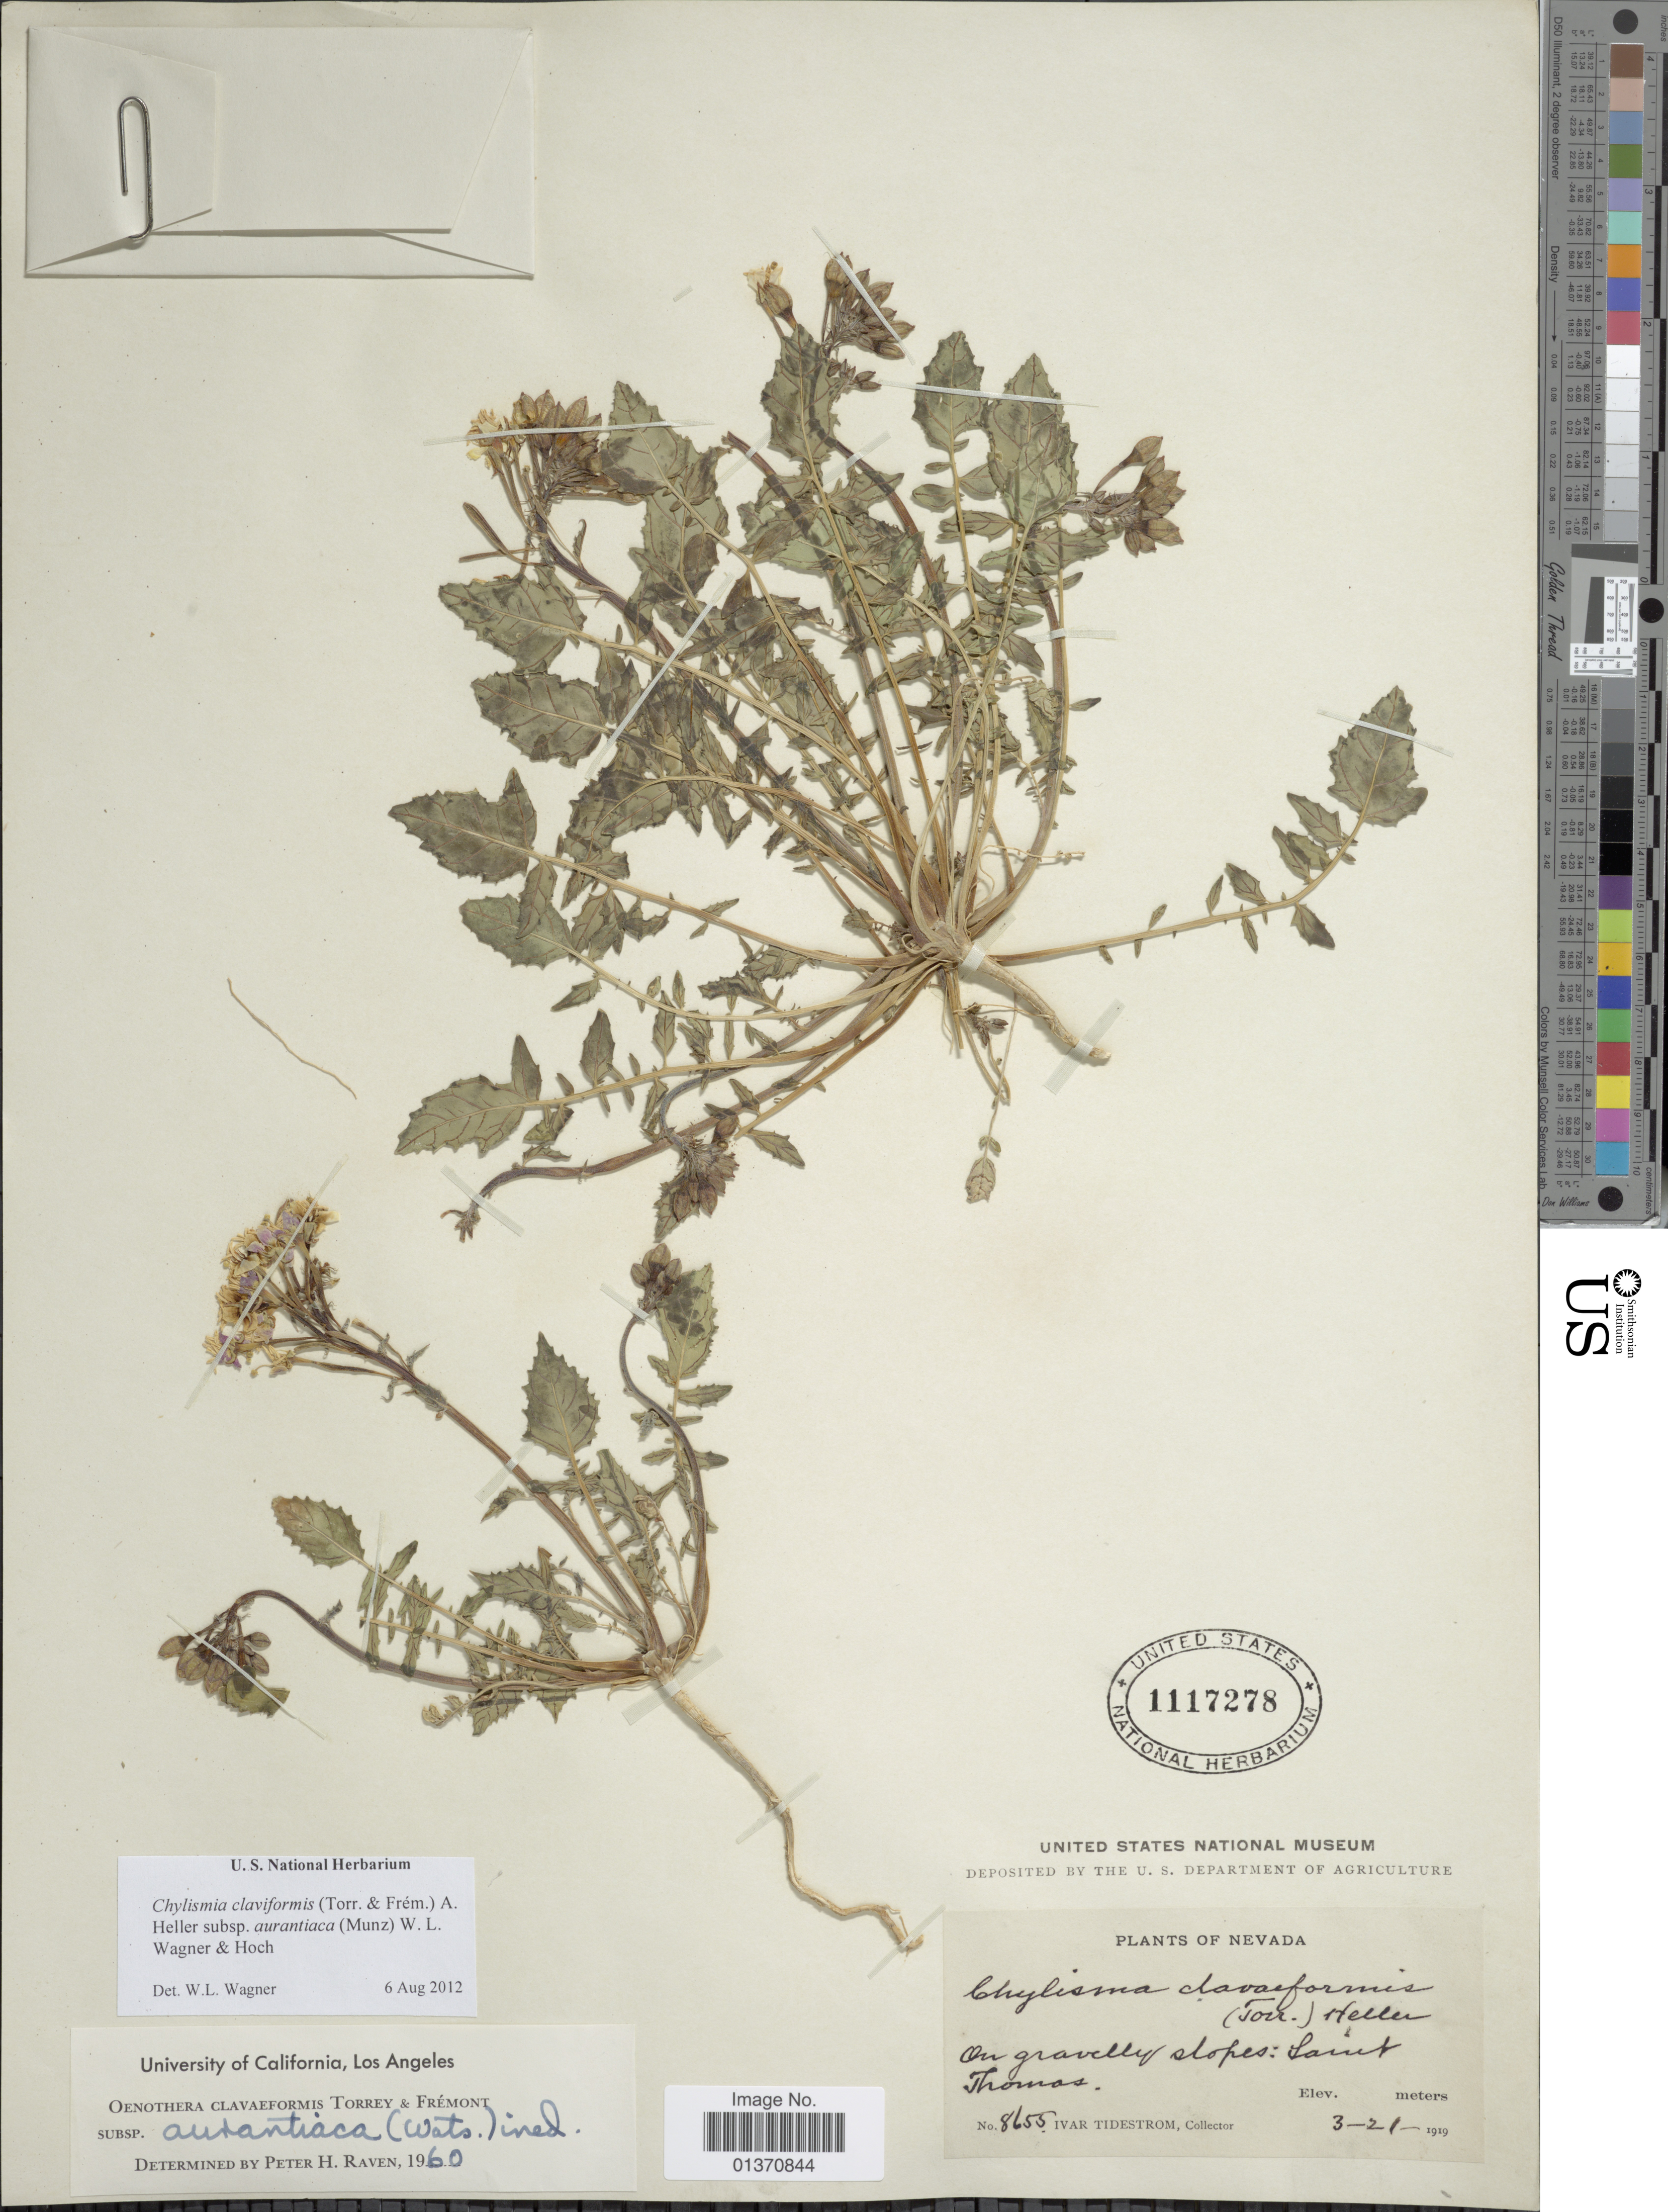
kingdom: Plantae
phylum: Tracheophyta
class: Magnoliopsida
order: Myrtales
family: Onagraceae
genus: Chylismia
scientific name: Chylismia claviformis subsp. aurantiaca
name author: (Munz) W.L. Wagner & Hoch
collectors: I. F. Tidestrom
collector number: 8655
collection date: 1919-03-21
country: United States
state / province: Nevada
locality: On gravelly slopes: Saint Thomas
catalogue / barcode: US 1117278